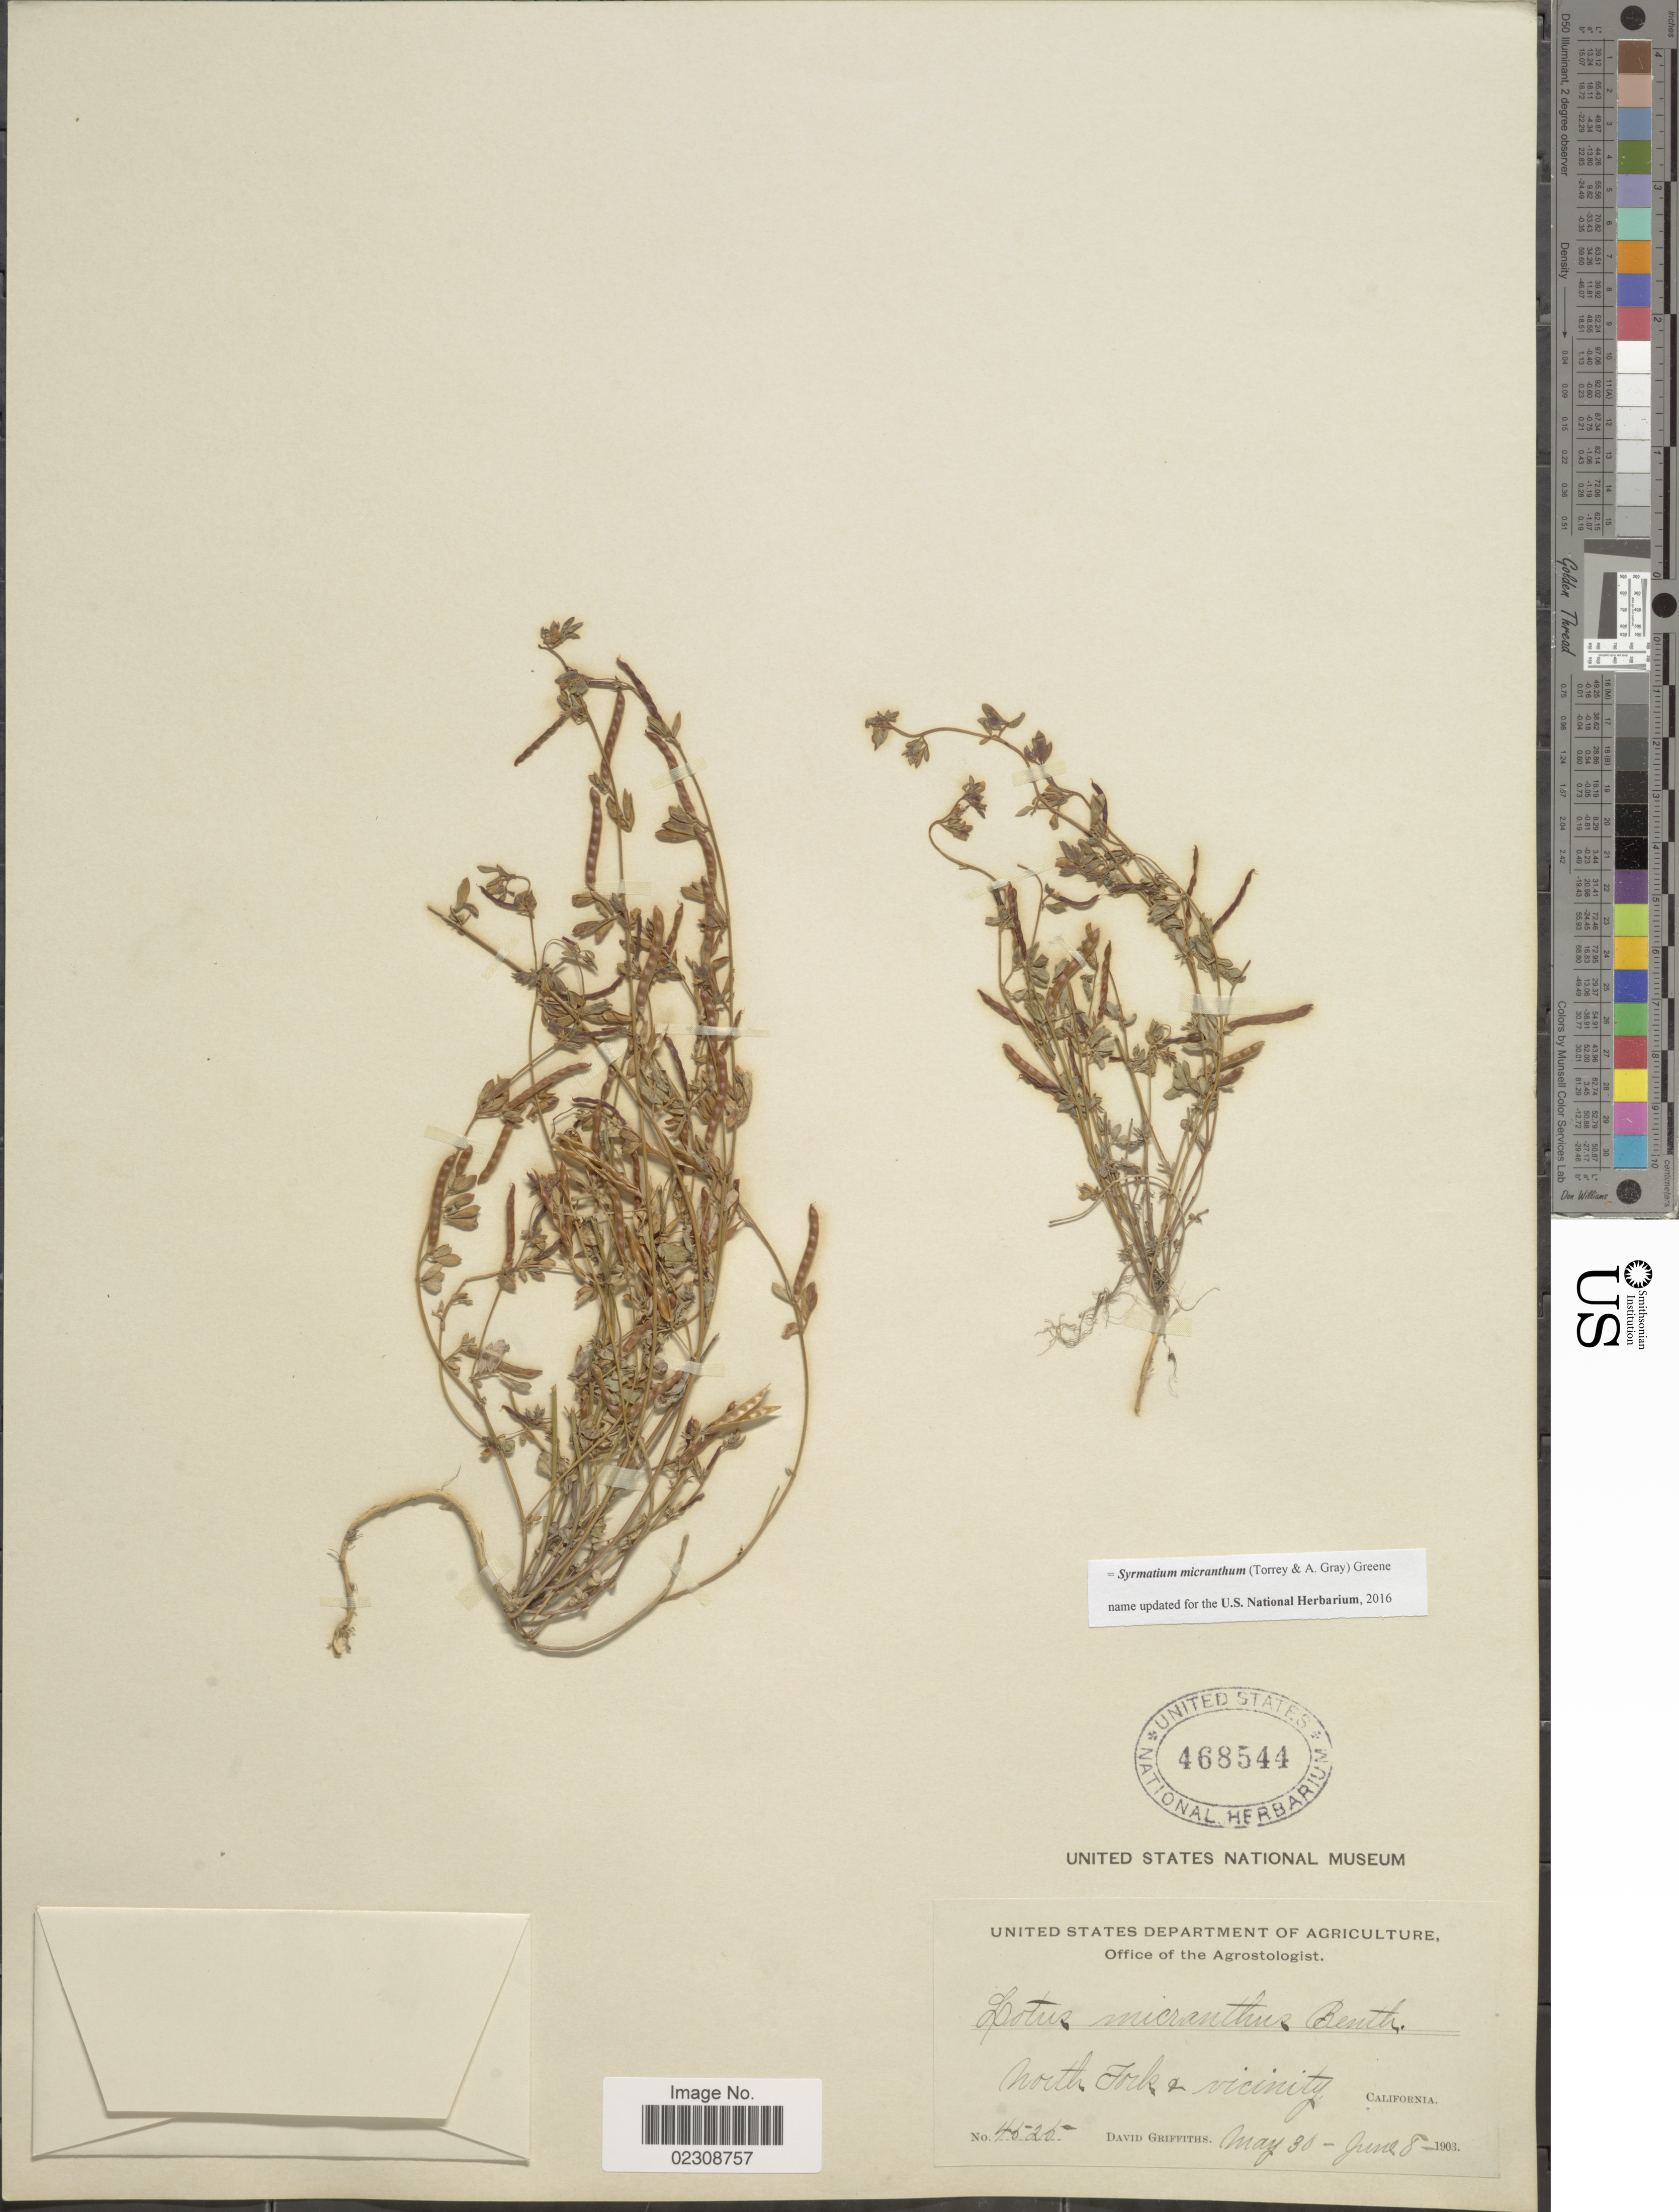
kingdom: Plantae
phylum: Tracheophyta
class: Magnoliopsida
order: Fabales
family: Fabaceae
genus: Syrmatium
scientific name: Syrmatium micranthum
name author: (Torr. & A. Gray) Greene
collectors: D. Griffiths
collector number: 4525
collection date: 1903-05-30/1903-06-08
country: United States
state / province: California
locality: North Fork & vicinity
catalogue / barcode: US 468544